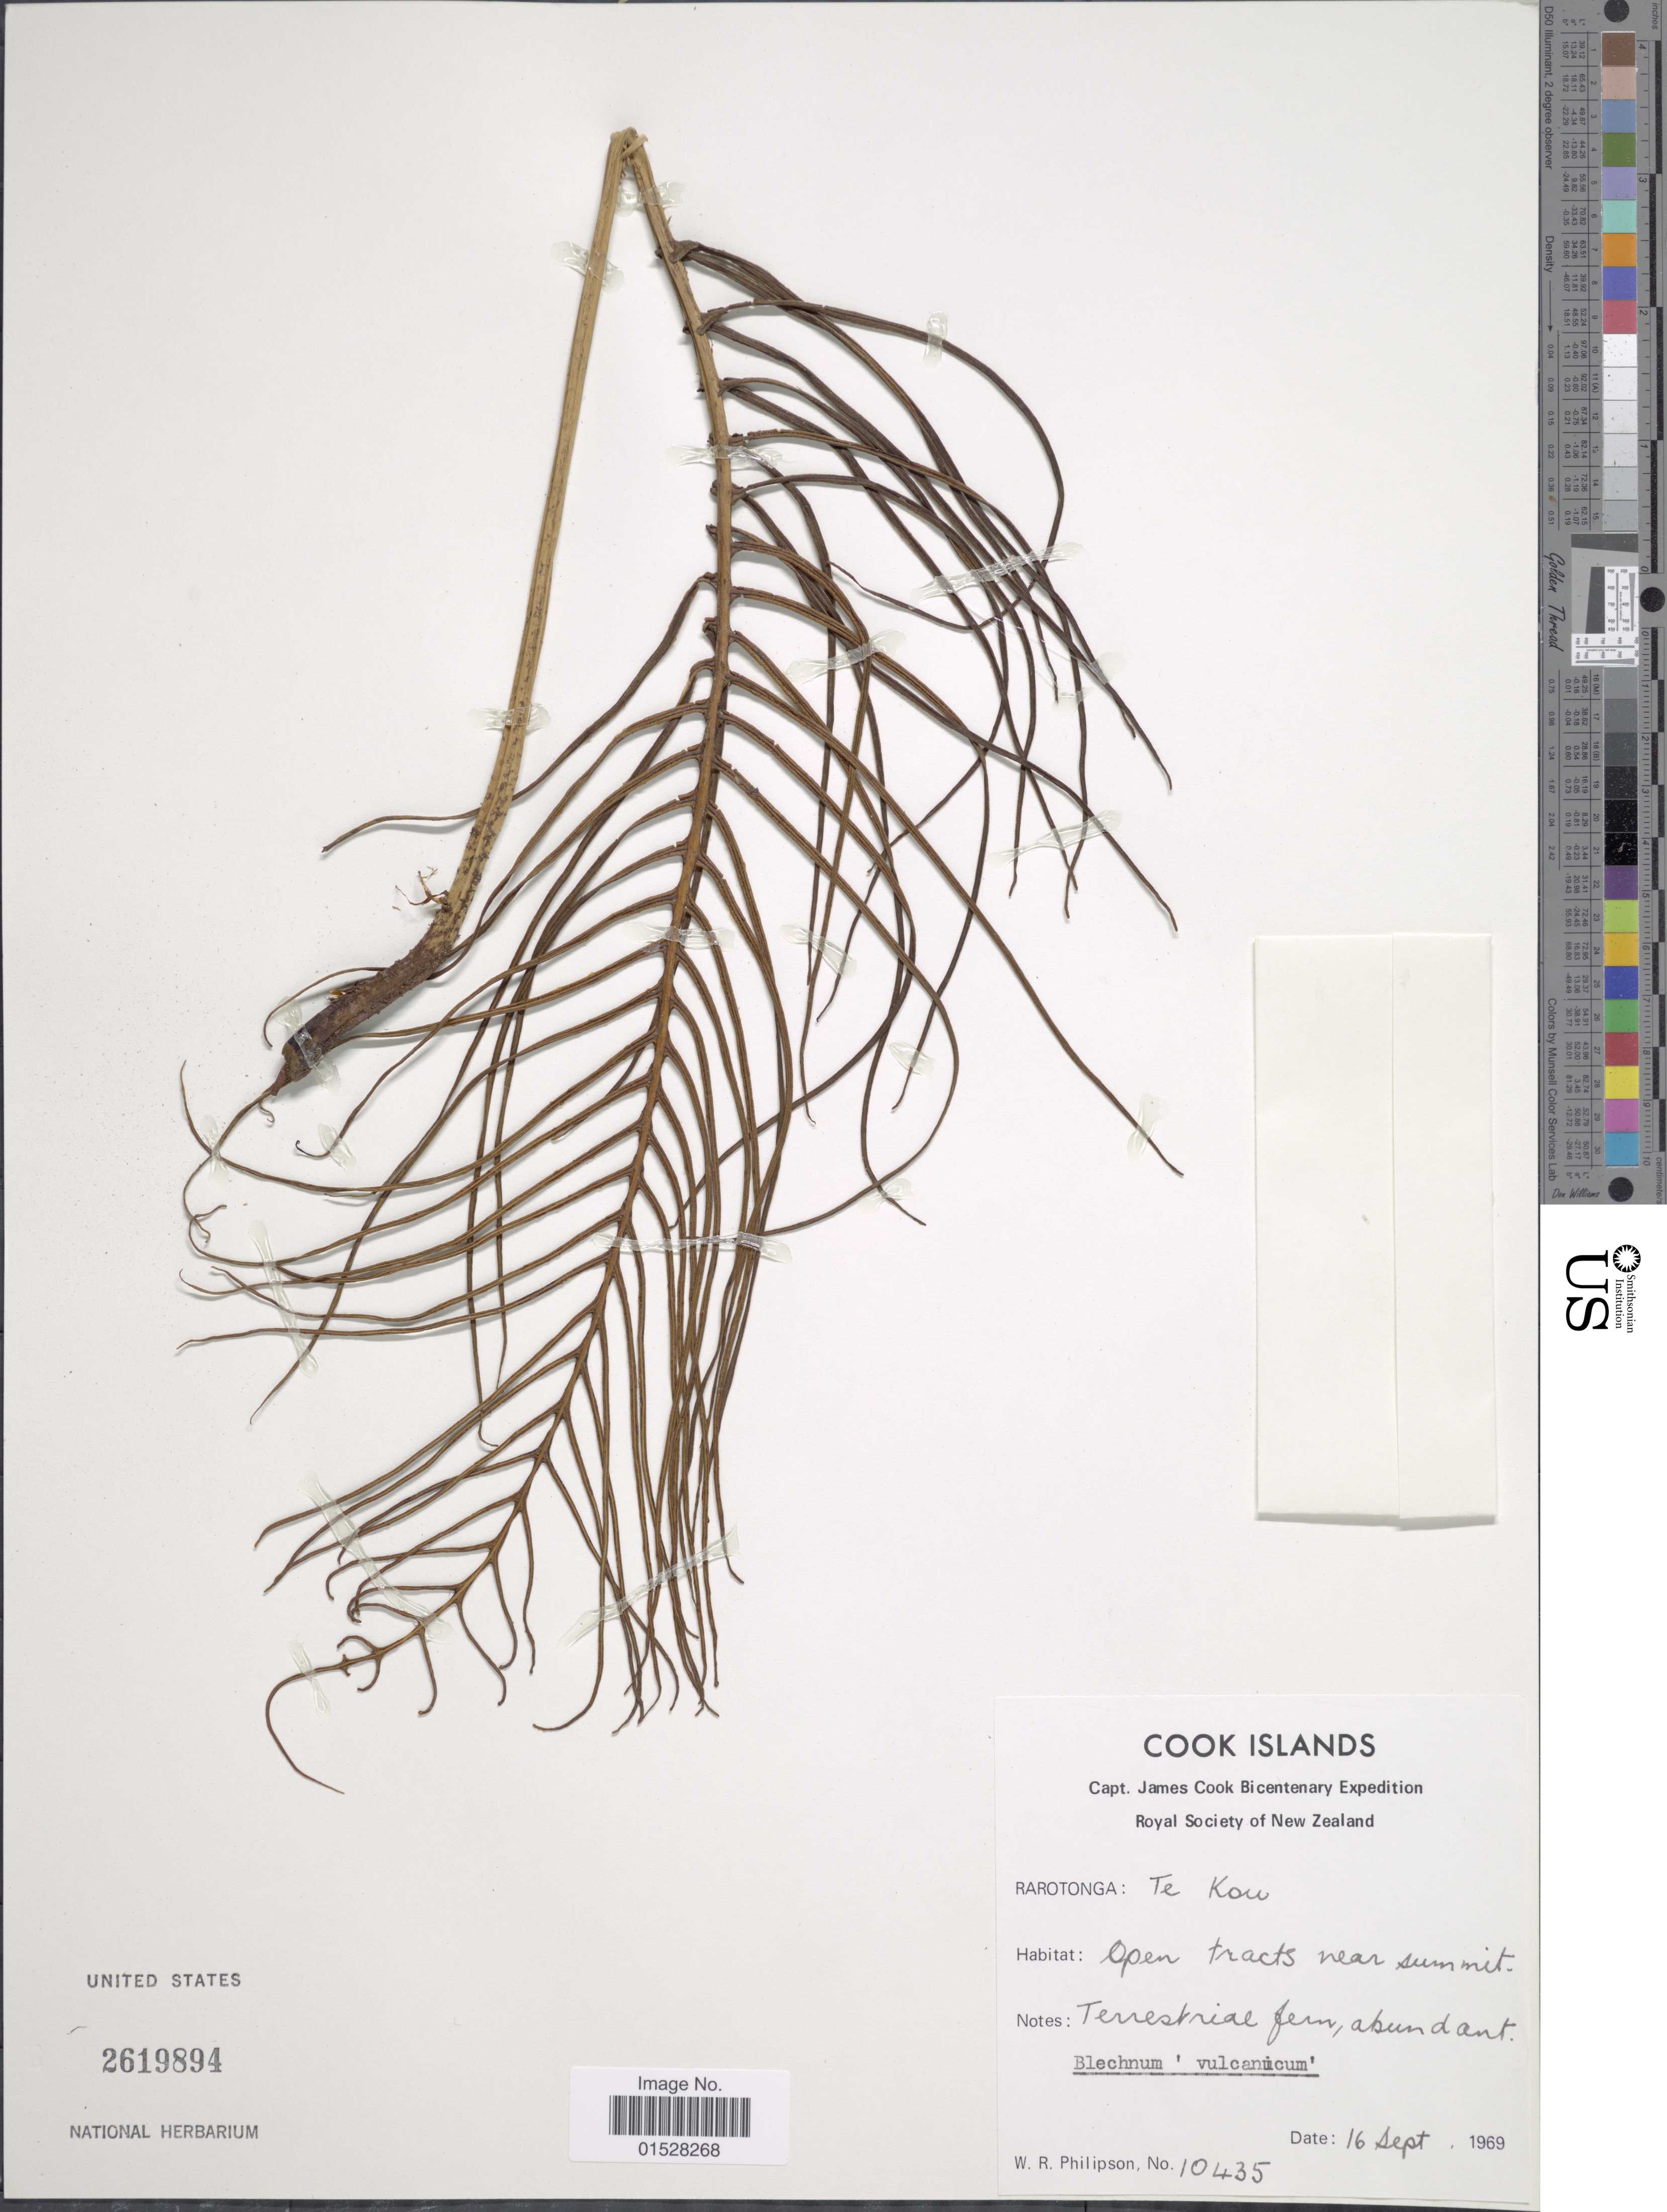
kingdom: Plantae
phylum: Tracheophyta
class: Polypodiopsida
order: Polypodiales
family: Blechnaceae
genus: Blechnum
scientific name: Blechnum vulcanicum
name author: (Blume) Kuhn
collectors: W. R. Philipson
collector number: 10435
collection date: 1969-09-16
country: Cook Islands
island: Rarotonga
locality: Rarotonga: Te Kou.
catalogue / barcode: US 2619894